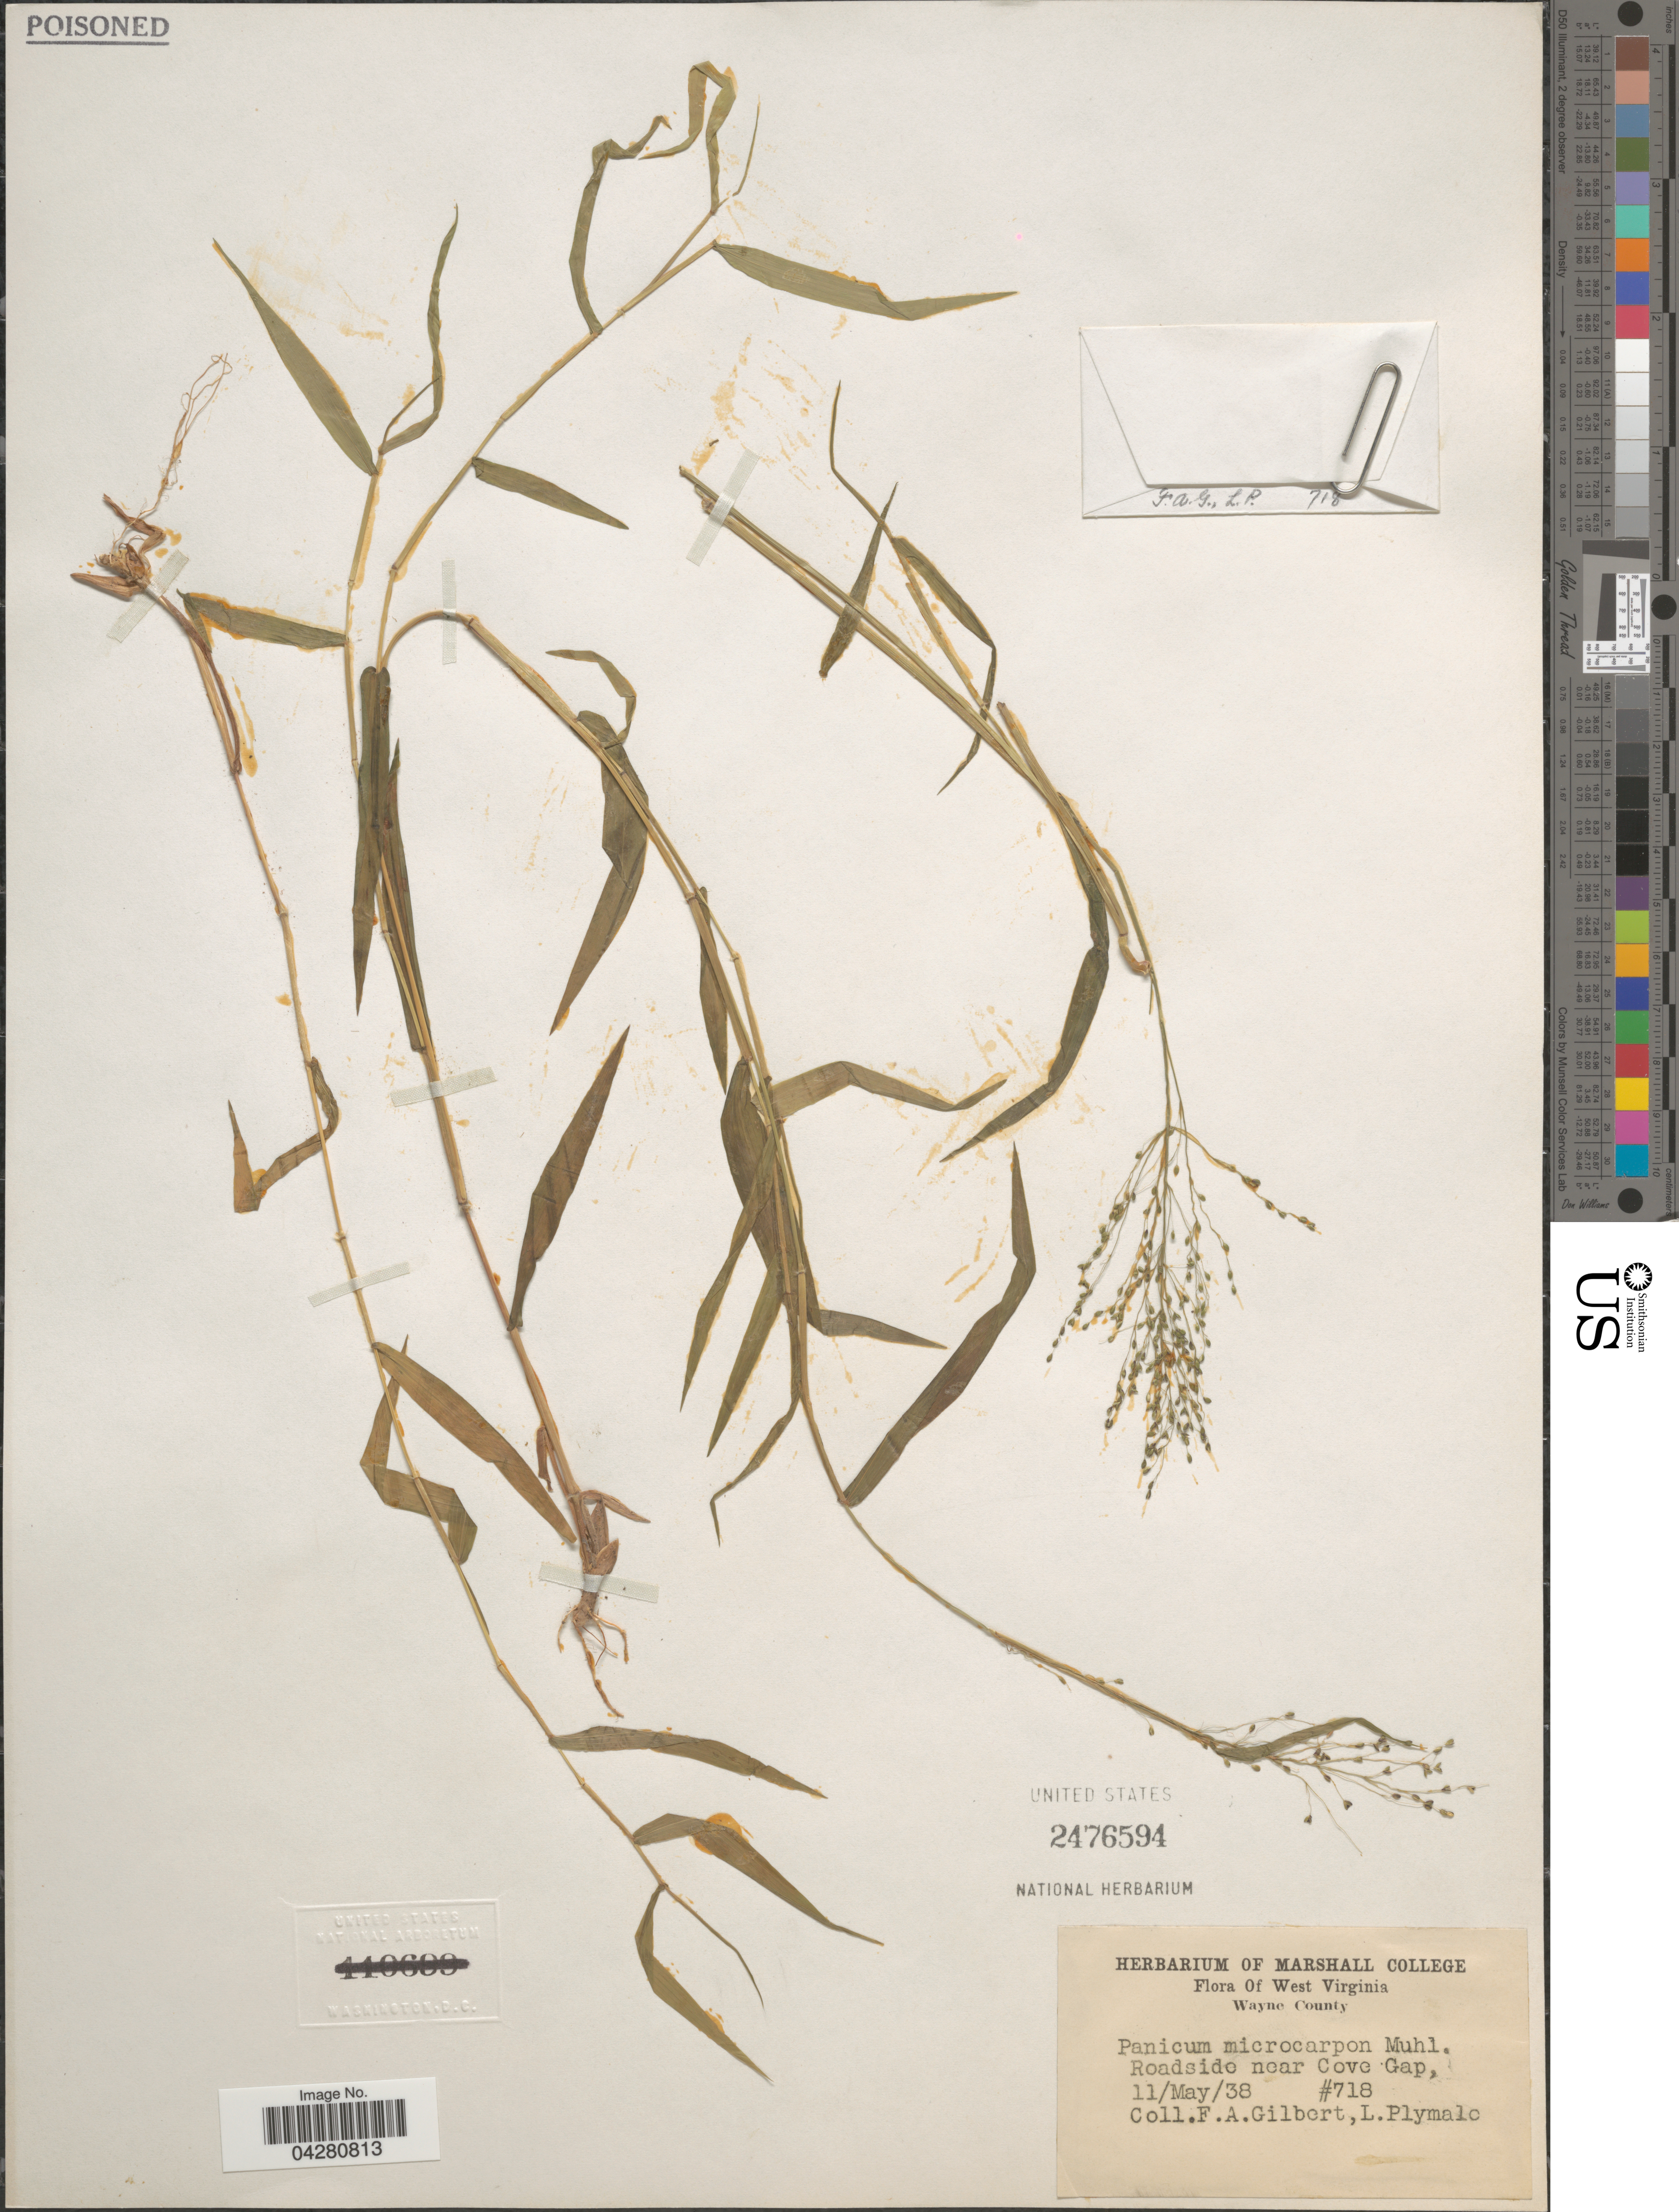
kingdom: Plantae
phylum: Tracheophyta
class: Liliopsida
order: Poales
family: Poaceae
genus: Dichanthelium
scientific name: Dichanthelium dichotomum var. dichotomum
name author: (L.) Gould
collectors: F. A. Gilbert & L. Plymalo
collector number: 718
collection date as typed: Transcribed d/m/y: 11/5/38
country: United States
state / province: West Virginia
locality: Roadside near Cove Gap.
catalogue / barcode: US 2476594